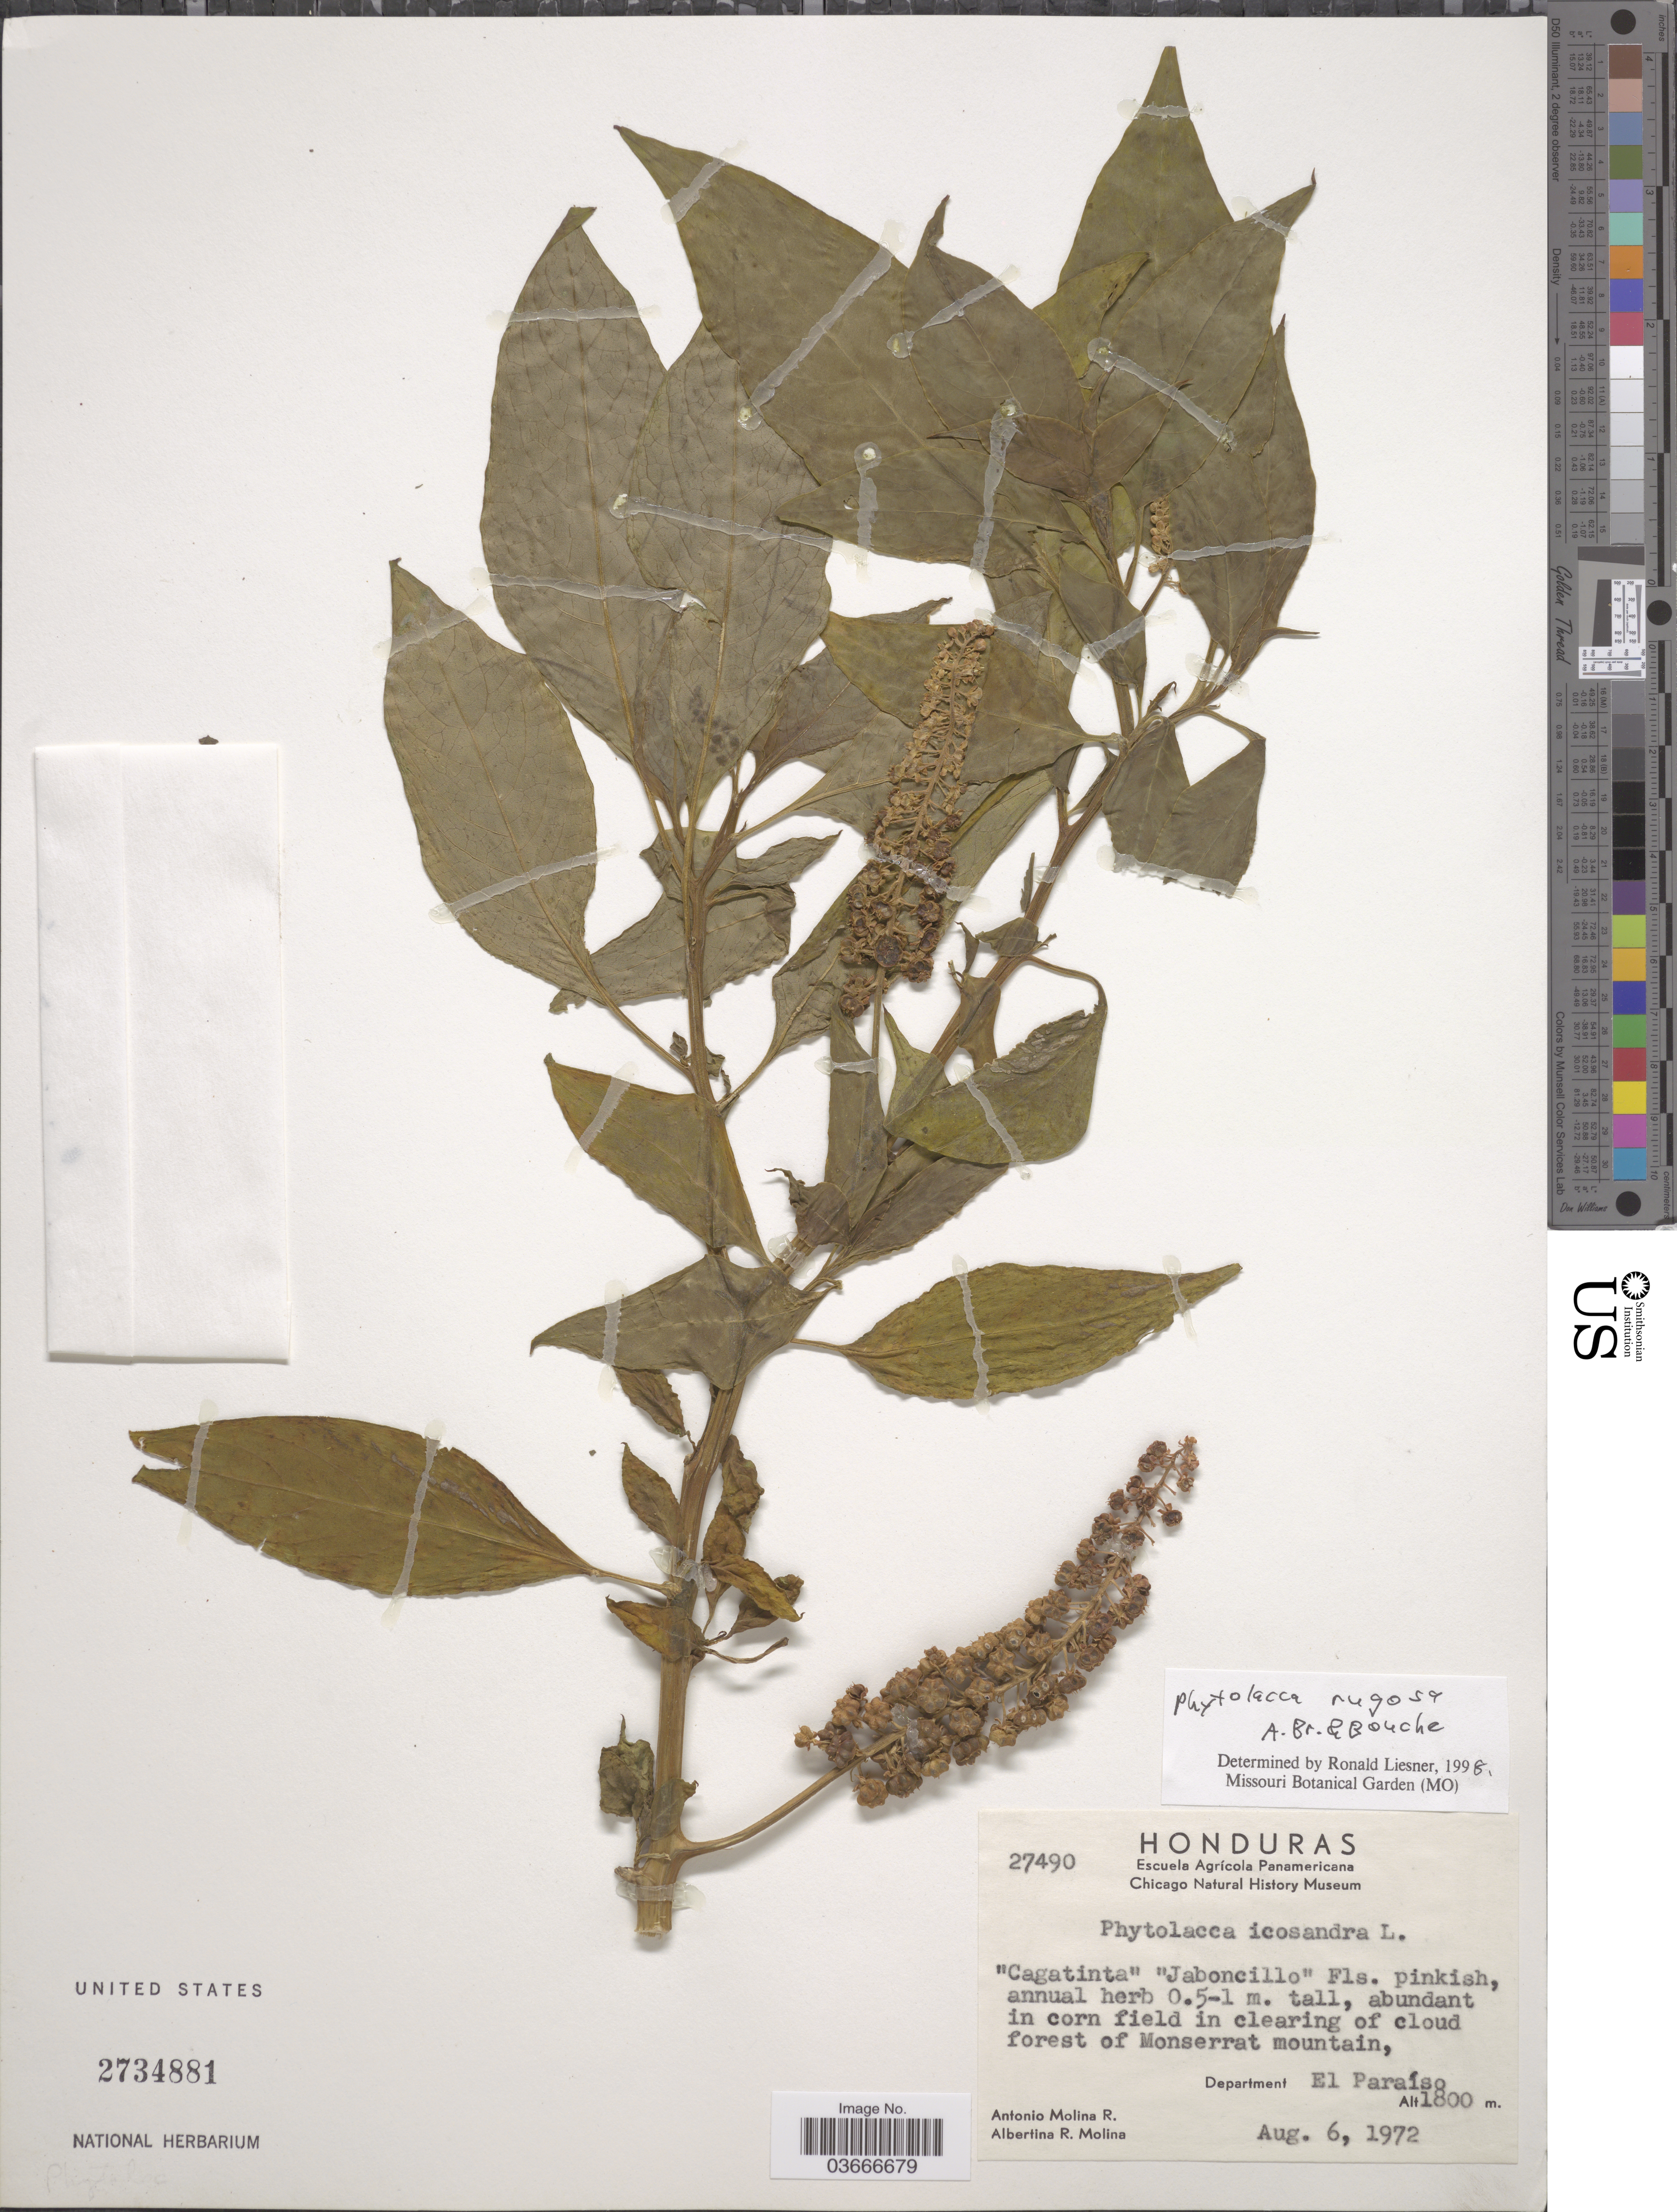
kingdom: Plantae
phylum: Tracheophyta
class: Magnoliopsida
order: Caryophyllales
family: Phytolaccaceae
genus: Phytolacca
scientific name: Phytolacca rugosa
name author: A. Braun & C.D. Bouché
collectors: A. Molina R. & A. R. Molina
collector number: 27490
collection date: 1972-08-06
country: Honduras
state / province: El Paraíso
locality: In clearing of cloud forest of Monserrat mountain, Department El Paraíso.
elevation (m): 1800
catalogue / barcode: US 2734881